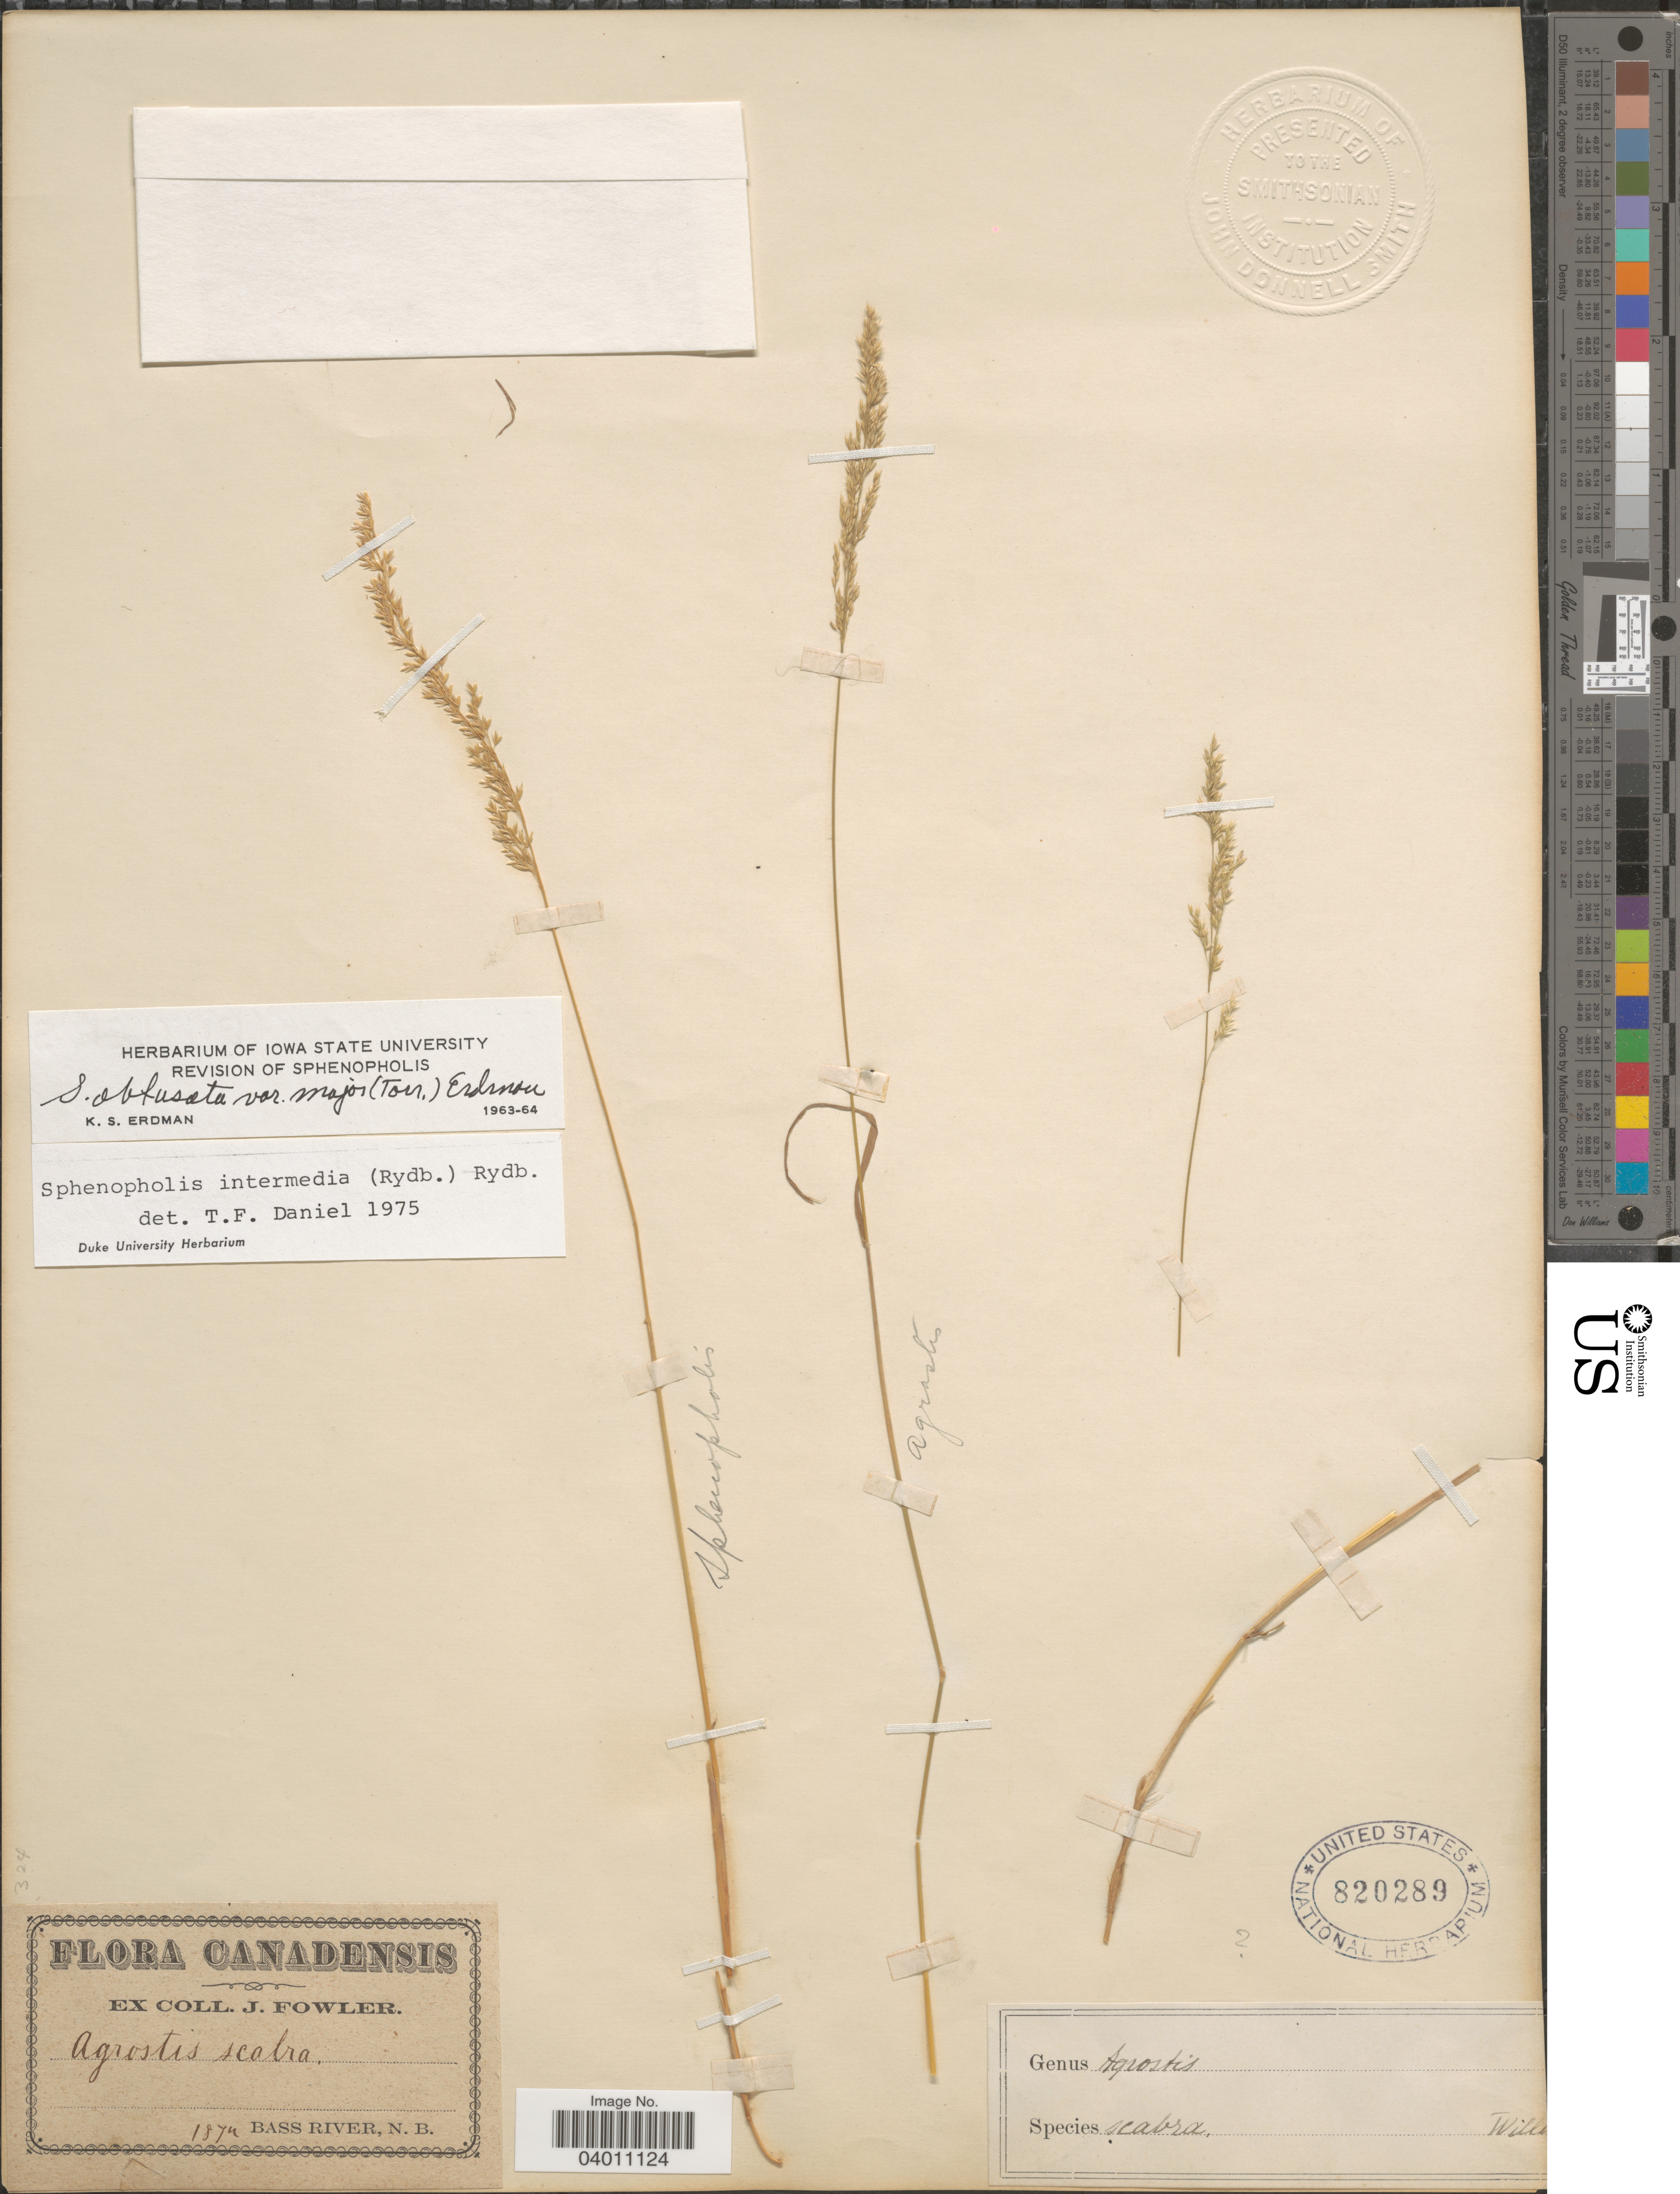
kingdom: Plantae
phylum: Tracheophyta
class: Liliopsida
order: Poales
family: Poaceae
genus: Sphenopholis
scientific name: Sphenopholis intermedia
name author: (Rydb.) Rydb.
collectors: J. Fowler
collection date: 1874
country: Canada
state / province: New Brunswick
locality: Bass River.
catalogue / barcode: US 820289